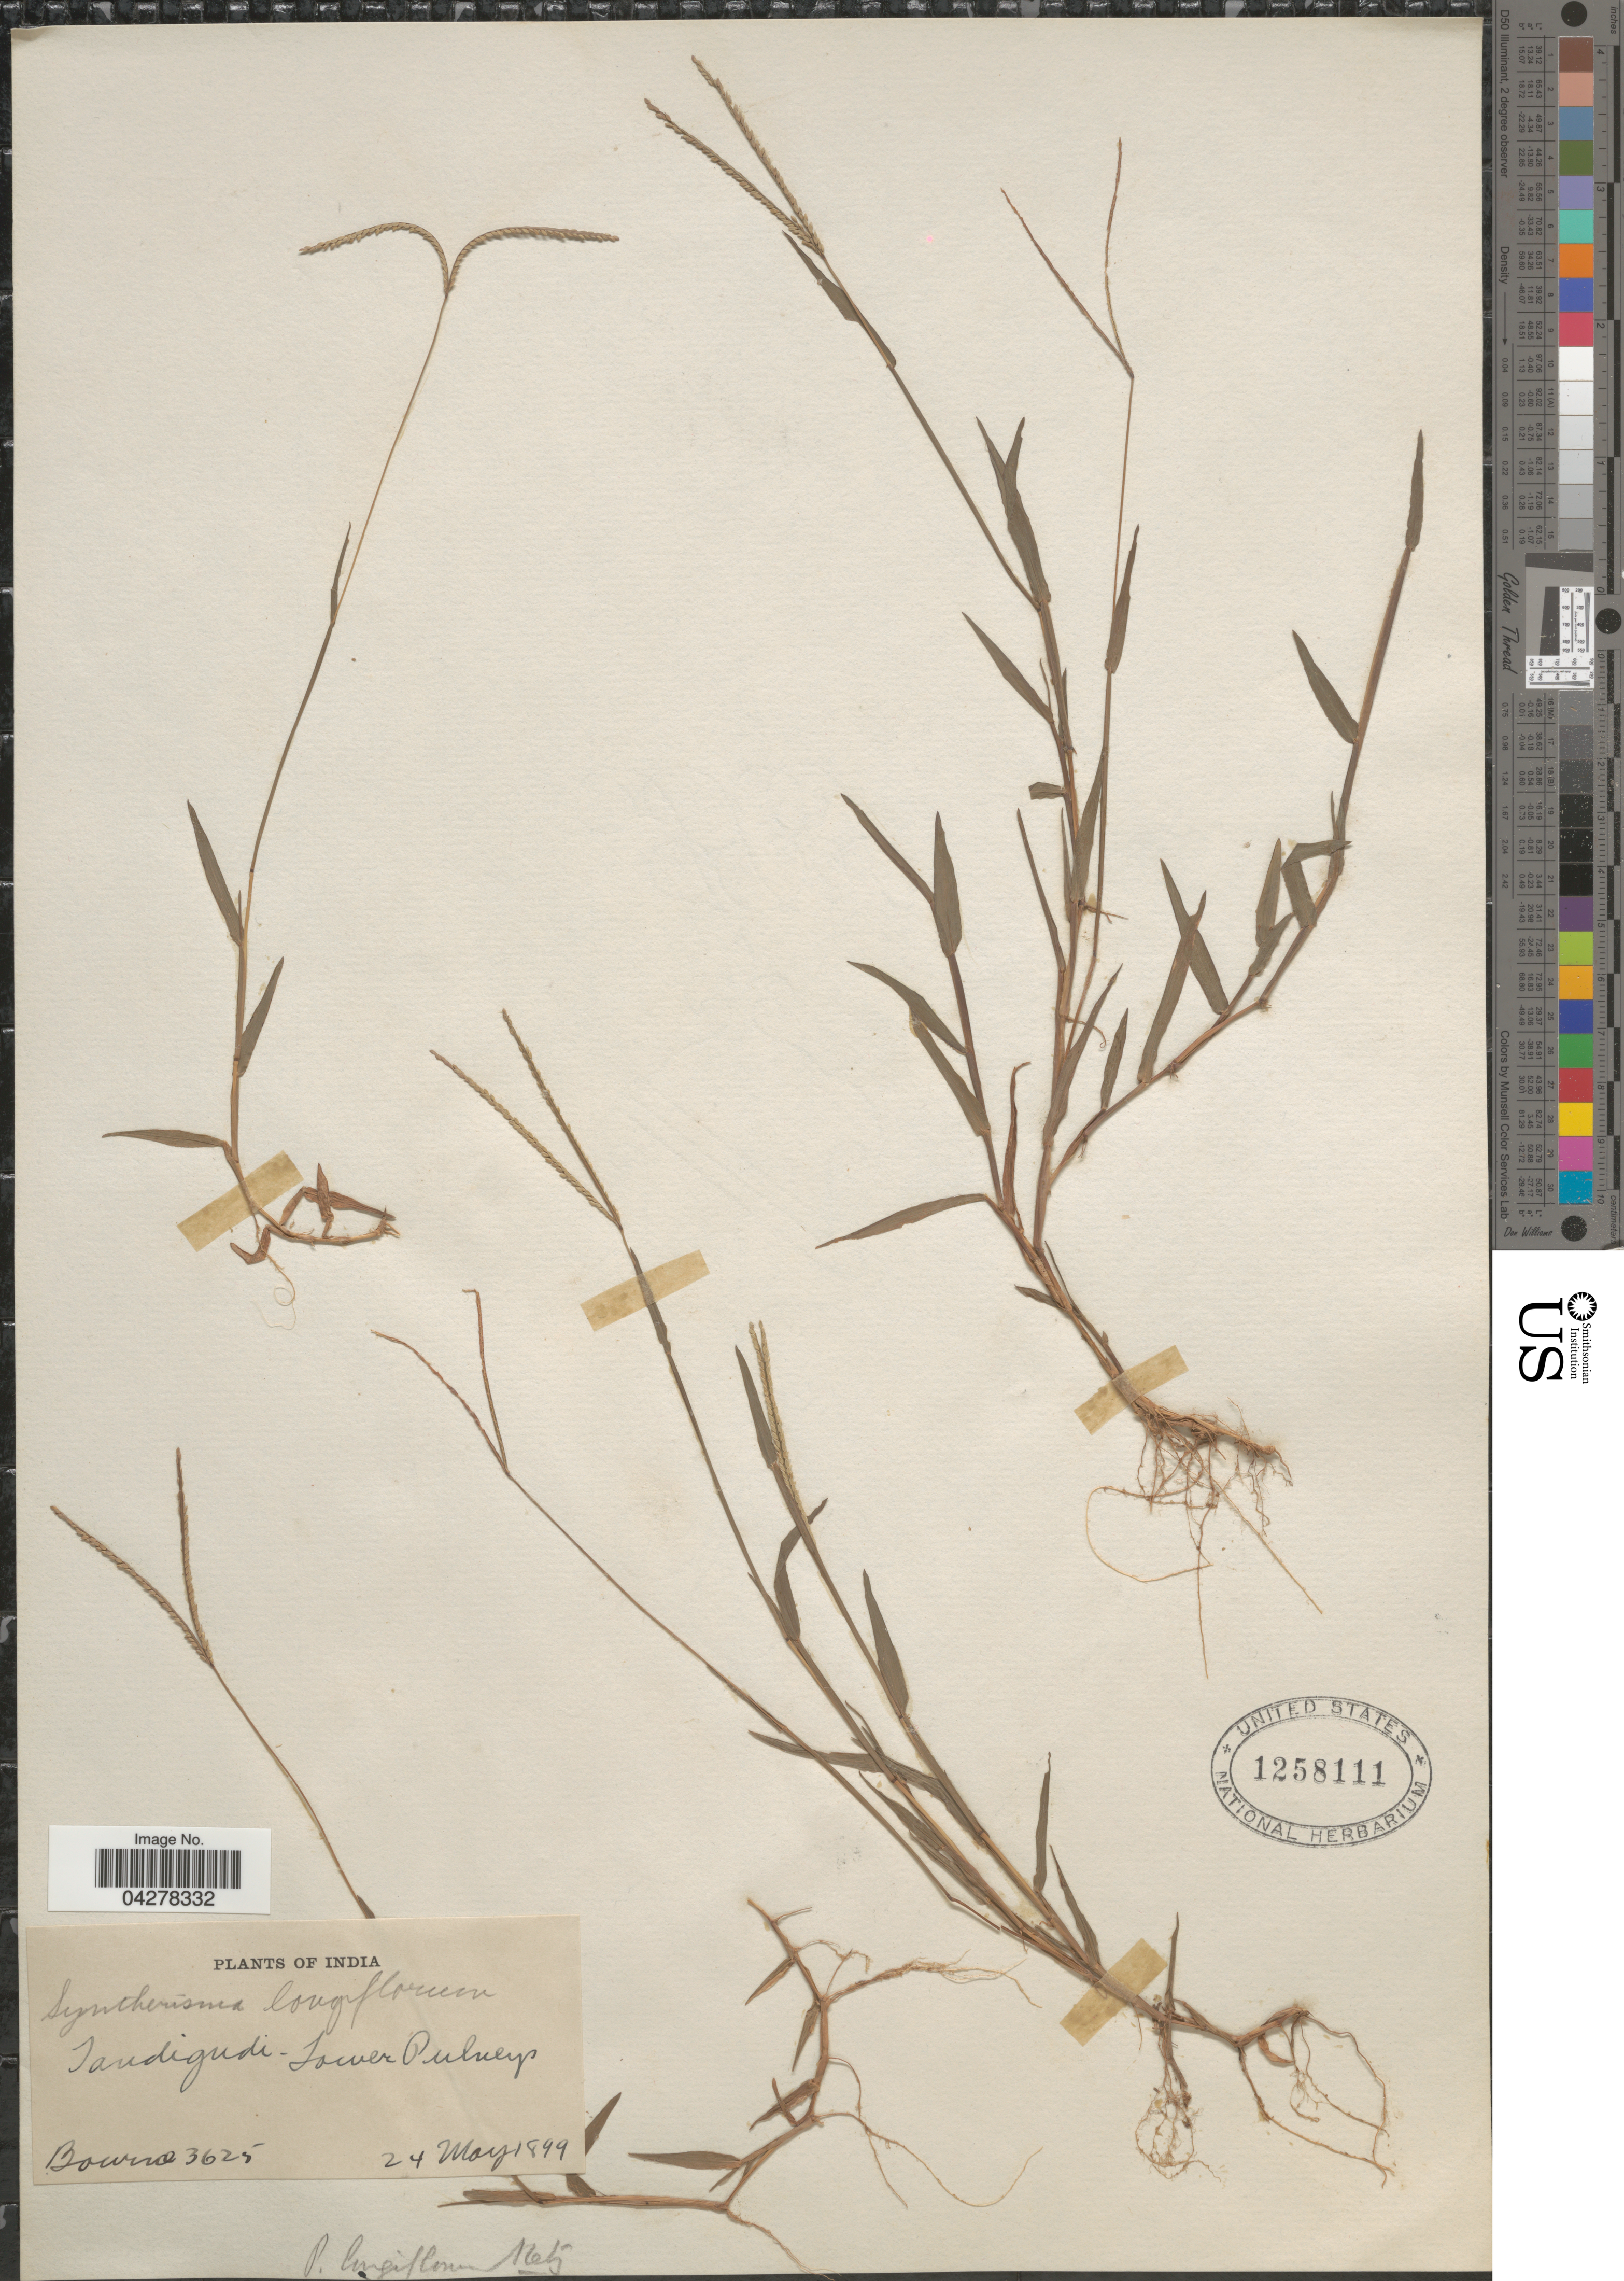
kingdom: Plantae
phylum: Tracheophyta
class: Liliopsida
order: Poales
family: Poaceae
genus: Digitaria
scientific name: Digitaria longiflora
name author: (Retz.) Pers.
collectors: Mrs. Bourne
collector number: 3625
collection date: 1899-05-24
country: India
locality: Sandiguda. Lower Pulneys.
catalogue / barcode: US 1258111